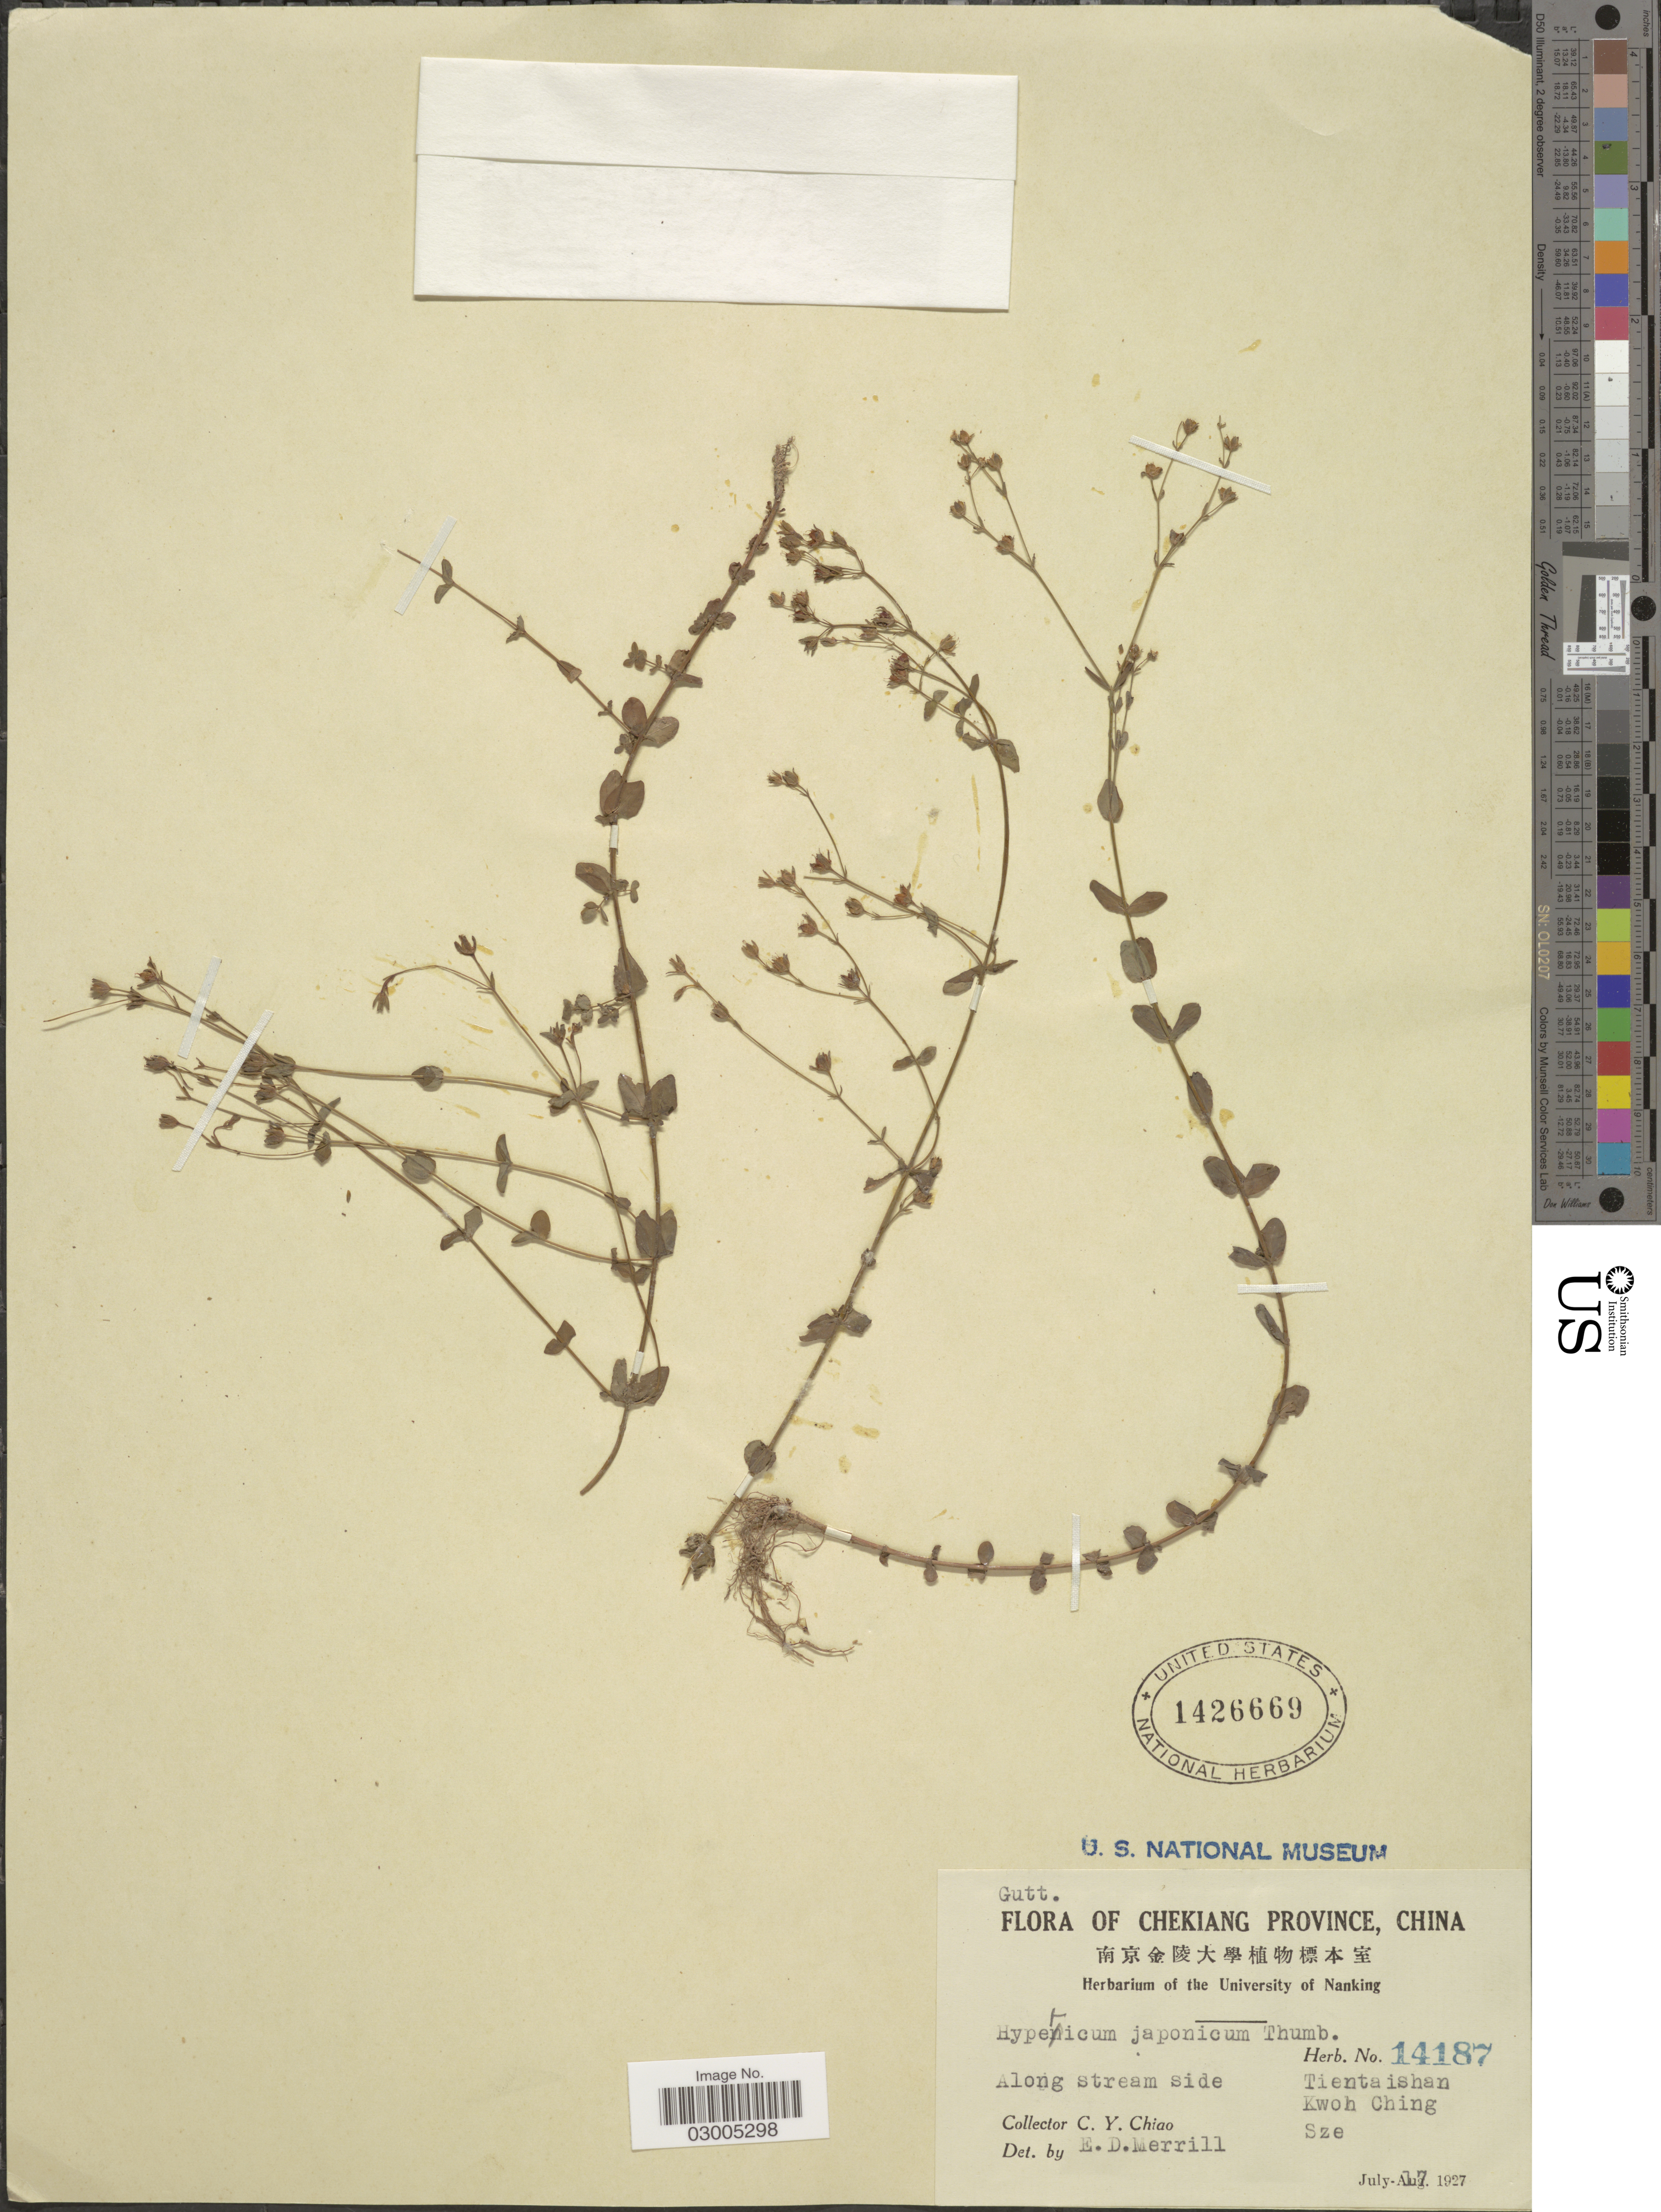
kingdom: Plantae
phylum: Tracheophyta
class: Magnoliopsida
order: Malpighiales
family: Hypericaceae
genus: Hypericum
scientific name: Hypericum japonicum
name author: Thunb.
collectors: C. Y. Chiao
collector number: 14187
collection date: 1927-07-17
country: China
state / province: Zhejiang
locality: Chekiang Province. Along stream side. Tientaishan. Kwoh Ching Sze.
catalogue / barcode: US 1426669